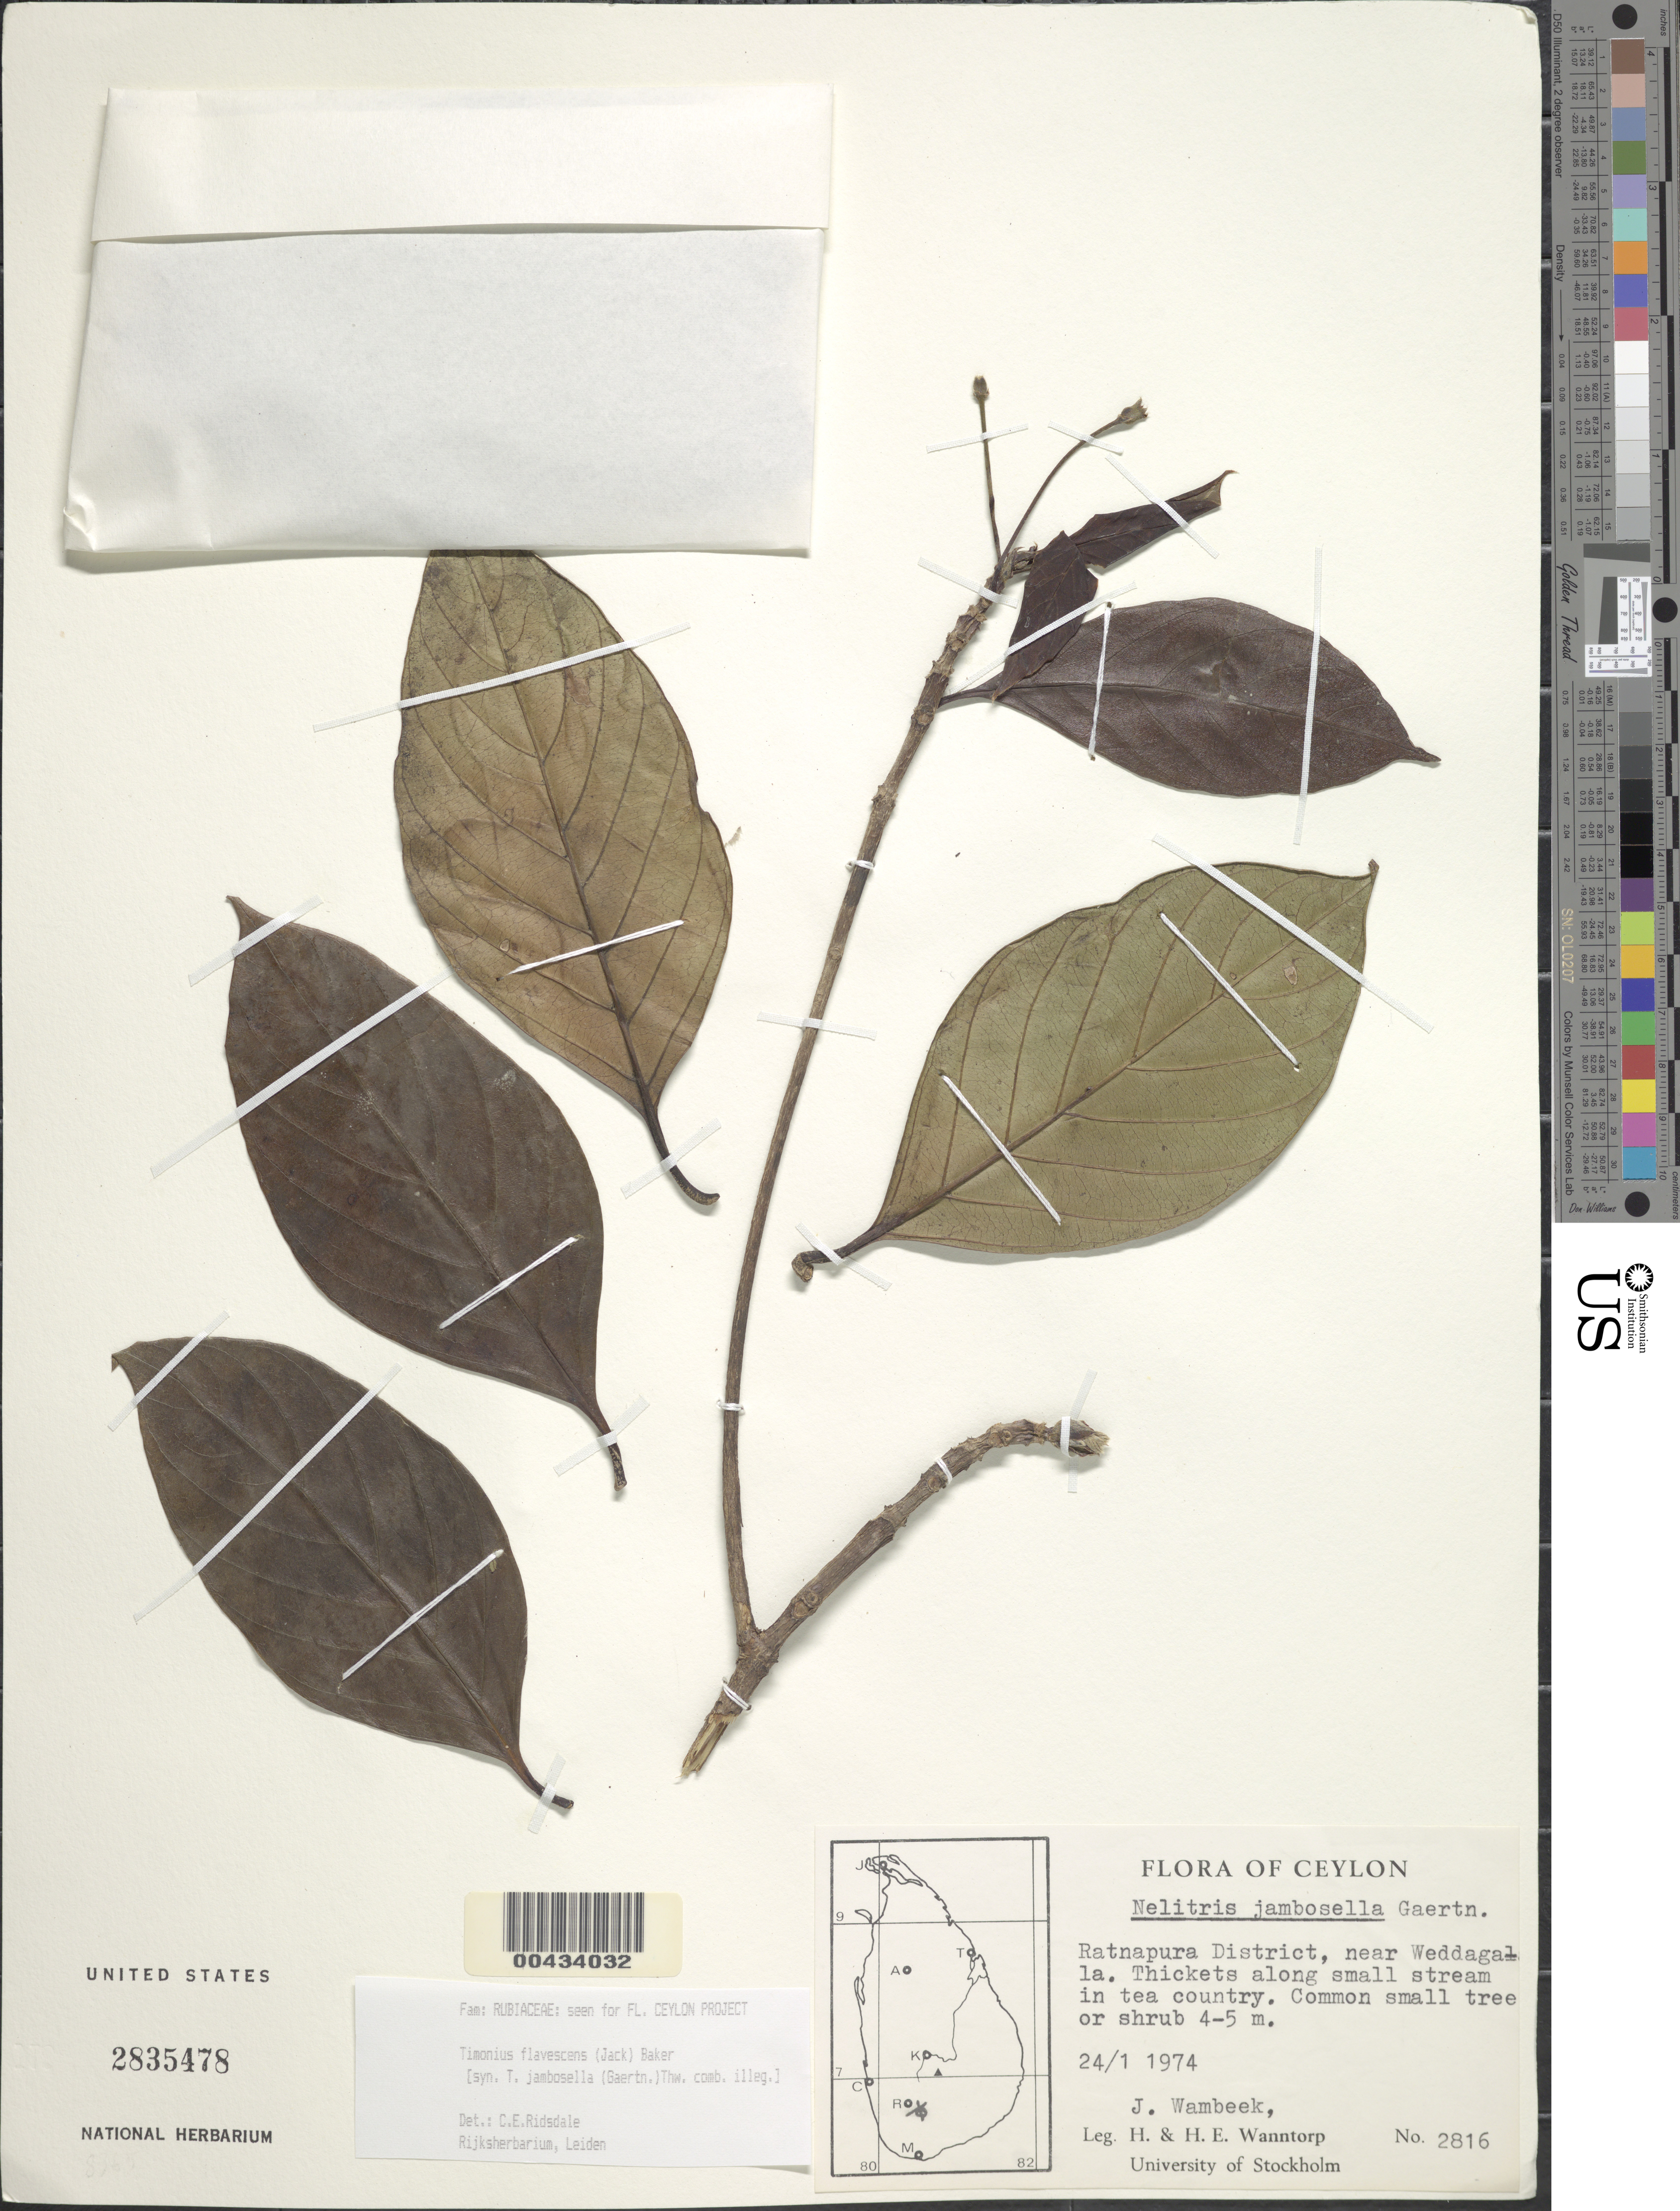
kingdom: Plantae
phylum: Tracheophyta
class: Magnoliopsida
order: Gentianales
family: Rubiaceae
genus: Timonius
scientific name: Timonius flavescens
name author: (Jack) Baker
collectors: H. Wanntorp, H. Wanntorp & J. Wambeek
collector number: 2816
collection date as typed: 24 Jan 1974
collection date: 1974-01-24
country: Sri Lanka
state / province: Sabaragamuwa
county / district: Ratnapura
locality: near Weddagala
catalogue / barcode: US 2835478